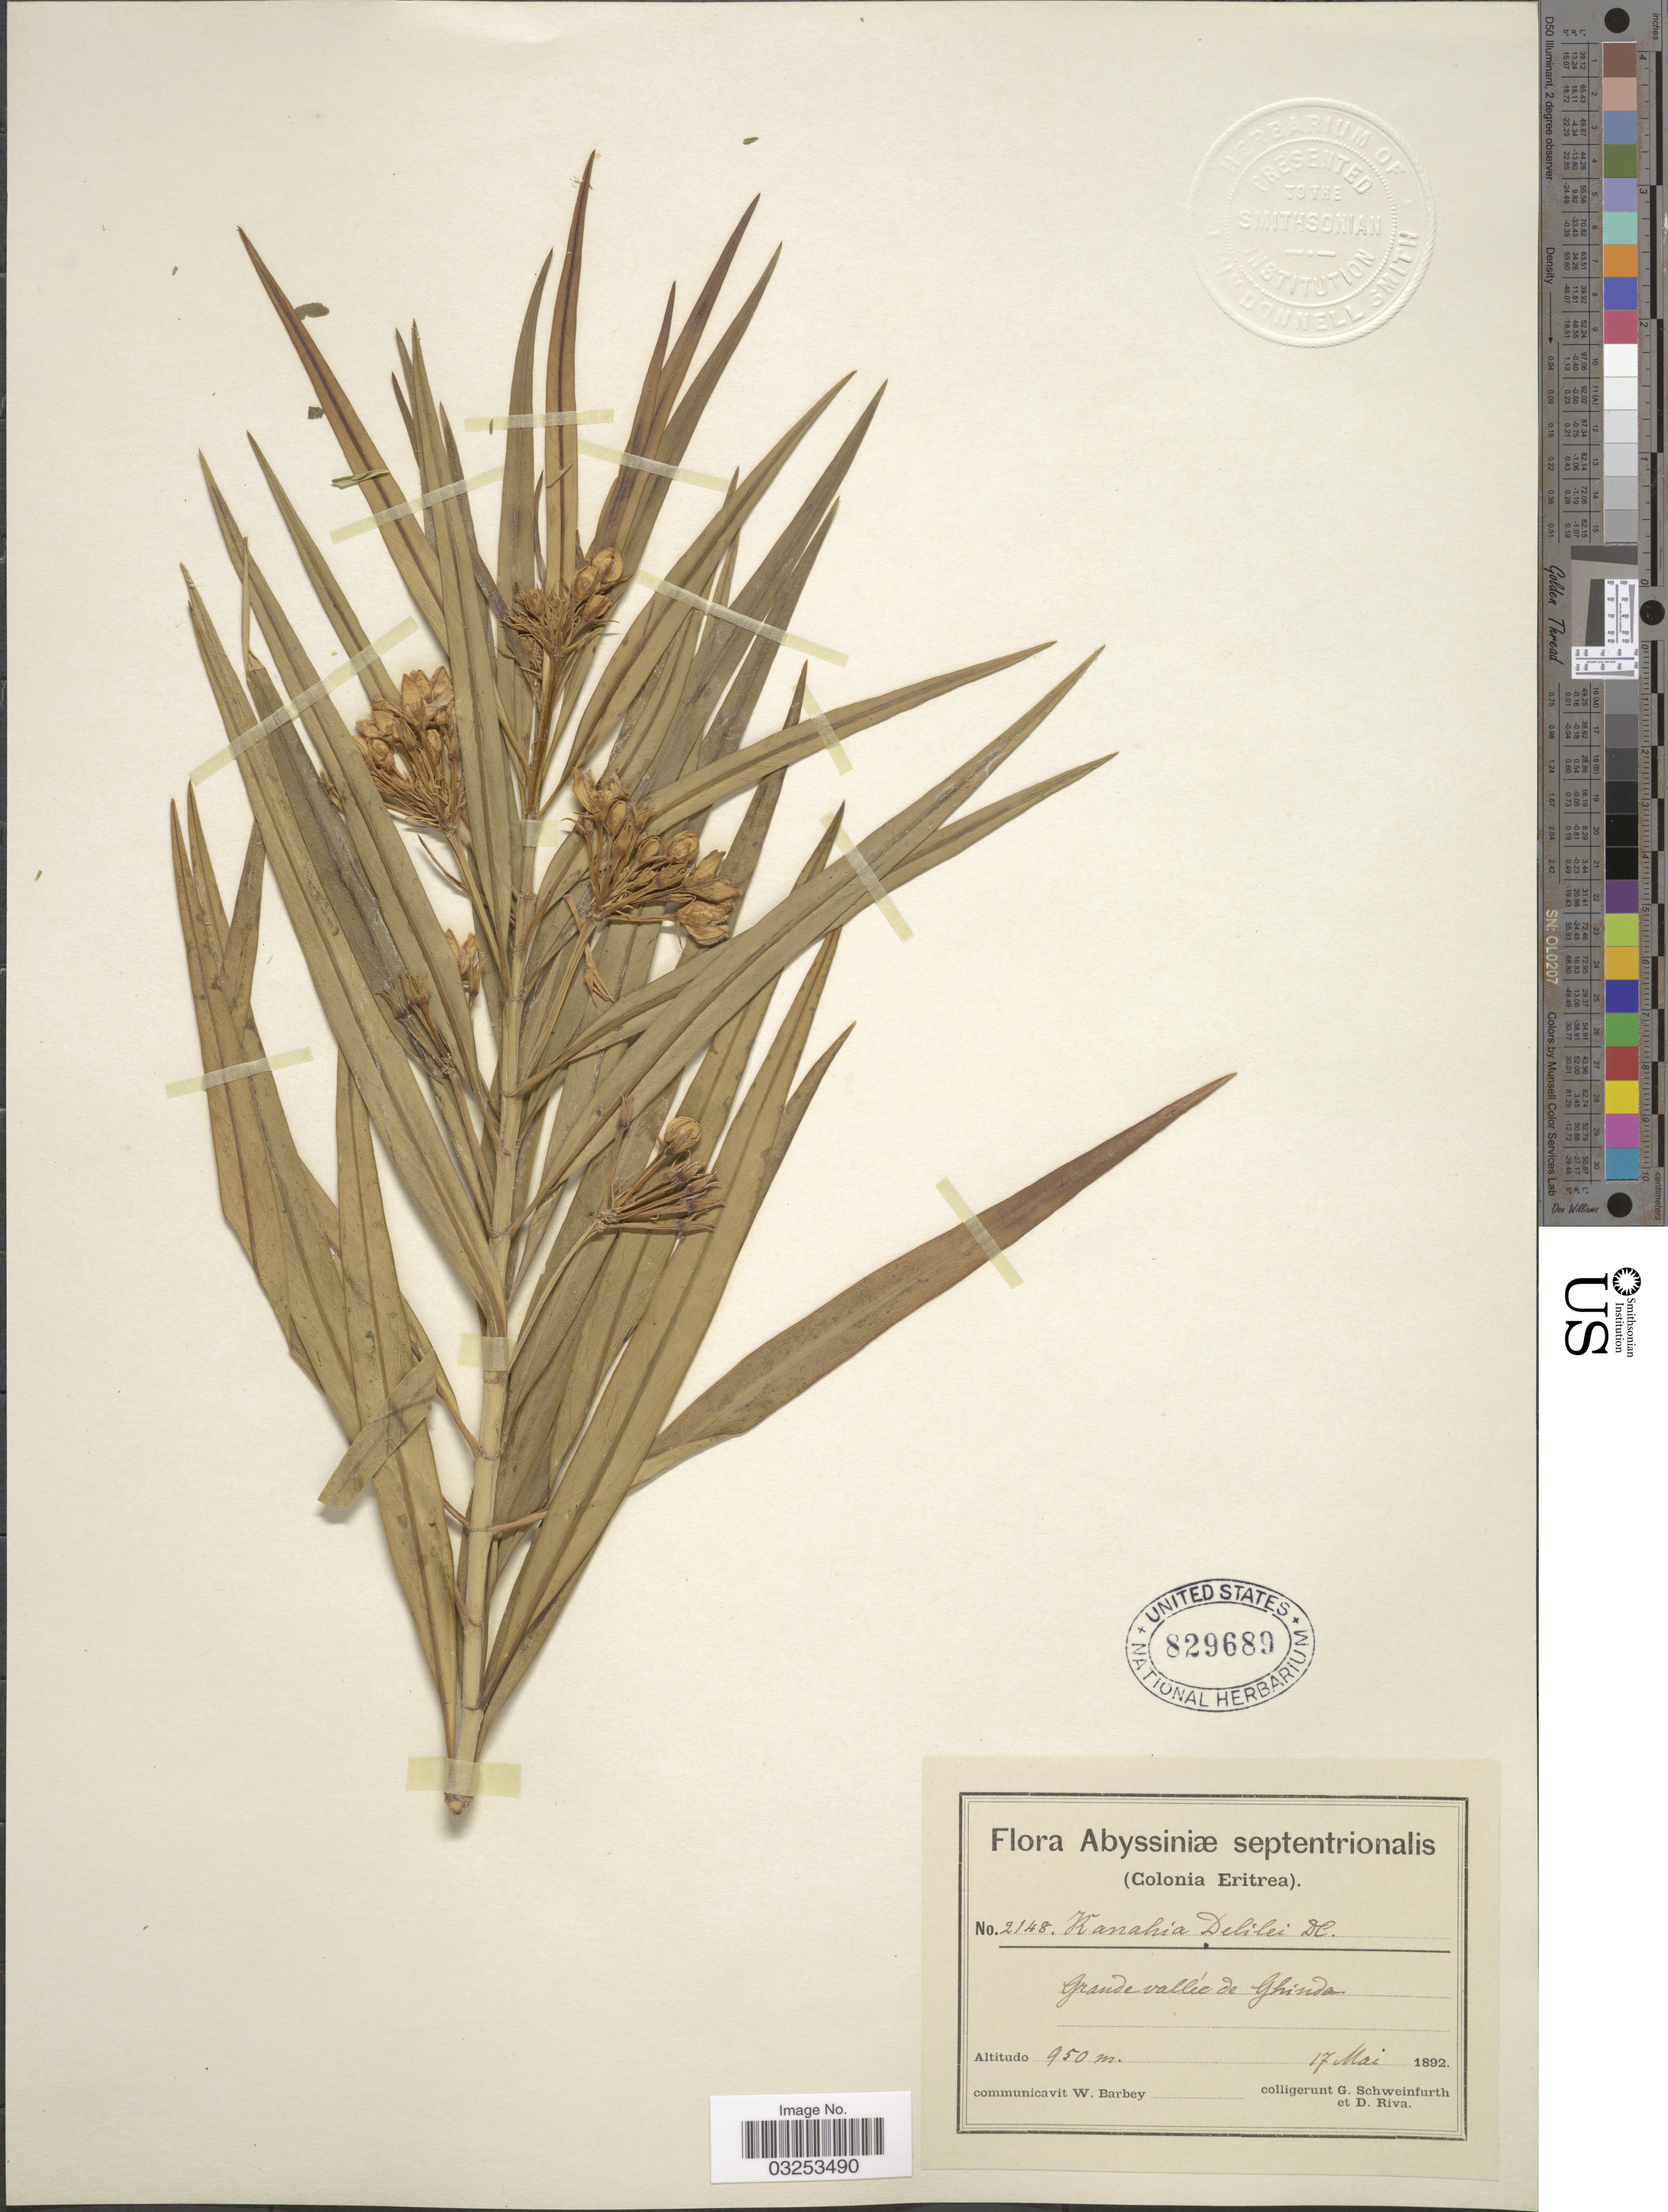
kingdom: Plantae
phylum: Tracheophyta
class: Magnoliopsida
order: Gentianales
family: Apocynaceae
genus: Kanahia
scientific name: Kanahia laniflora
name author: (Forssk.) R. Br.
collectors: G. A. Schweinfurth (herbarium) & D. Riva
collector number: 2148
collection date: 1892-05-17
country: Eritrea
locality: Abyssiniæ septentrionalis (Colonia Eritrea). Grande vallée de Ghinda.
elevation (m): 950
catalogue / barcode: US 829689